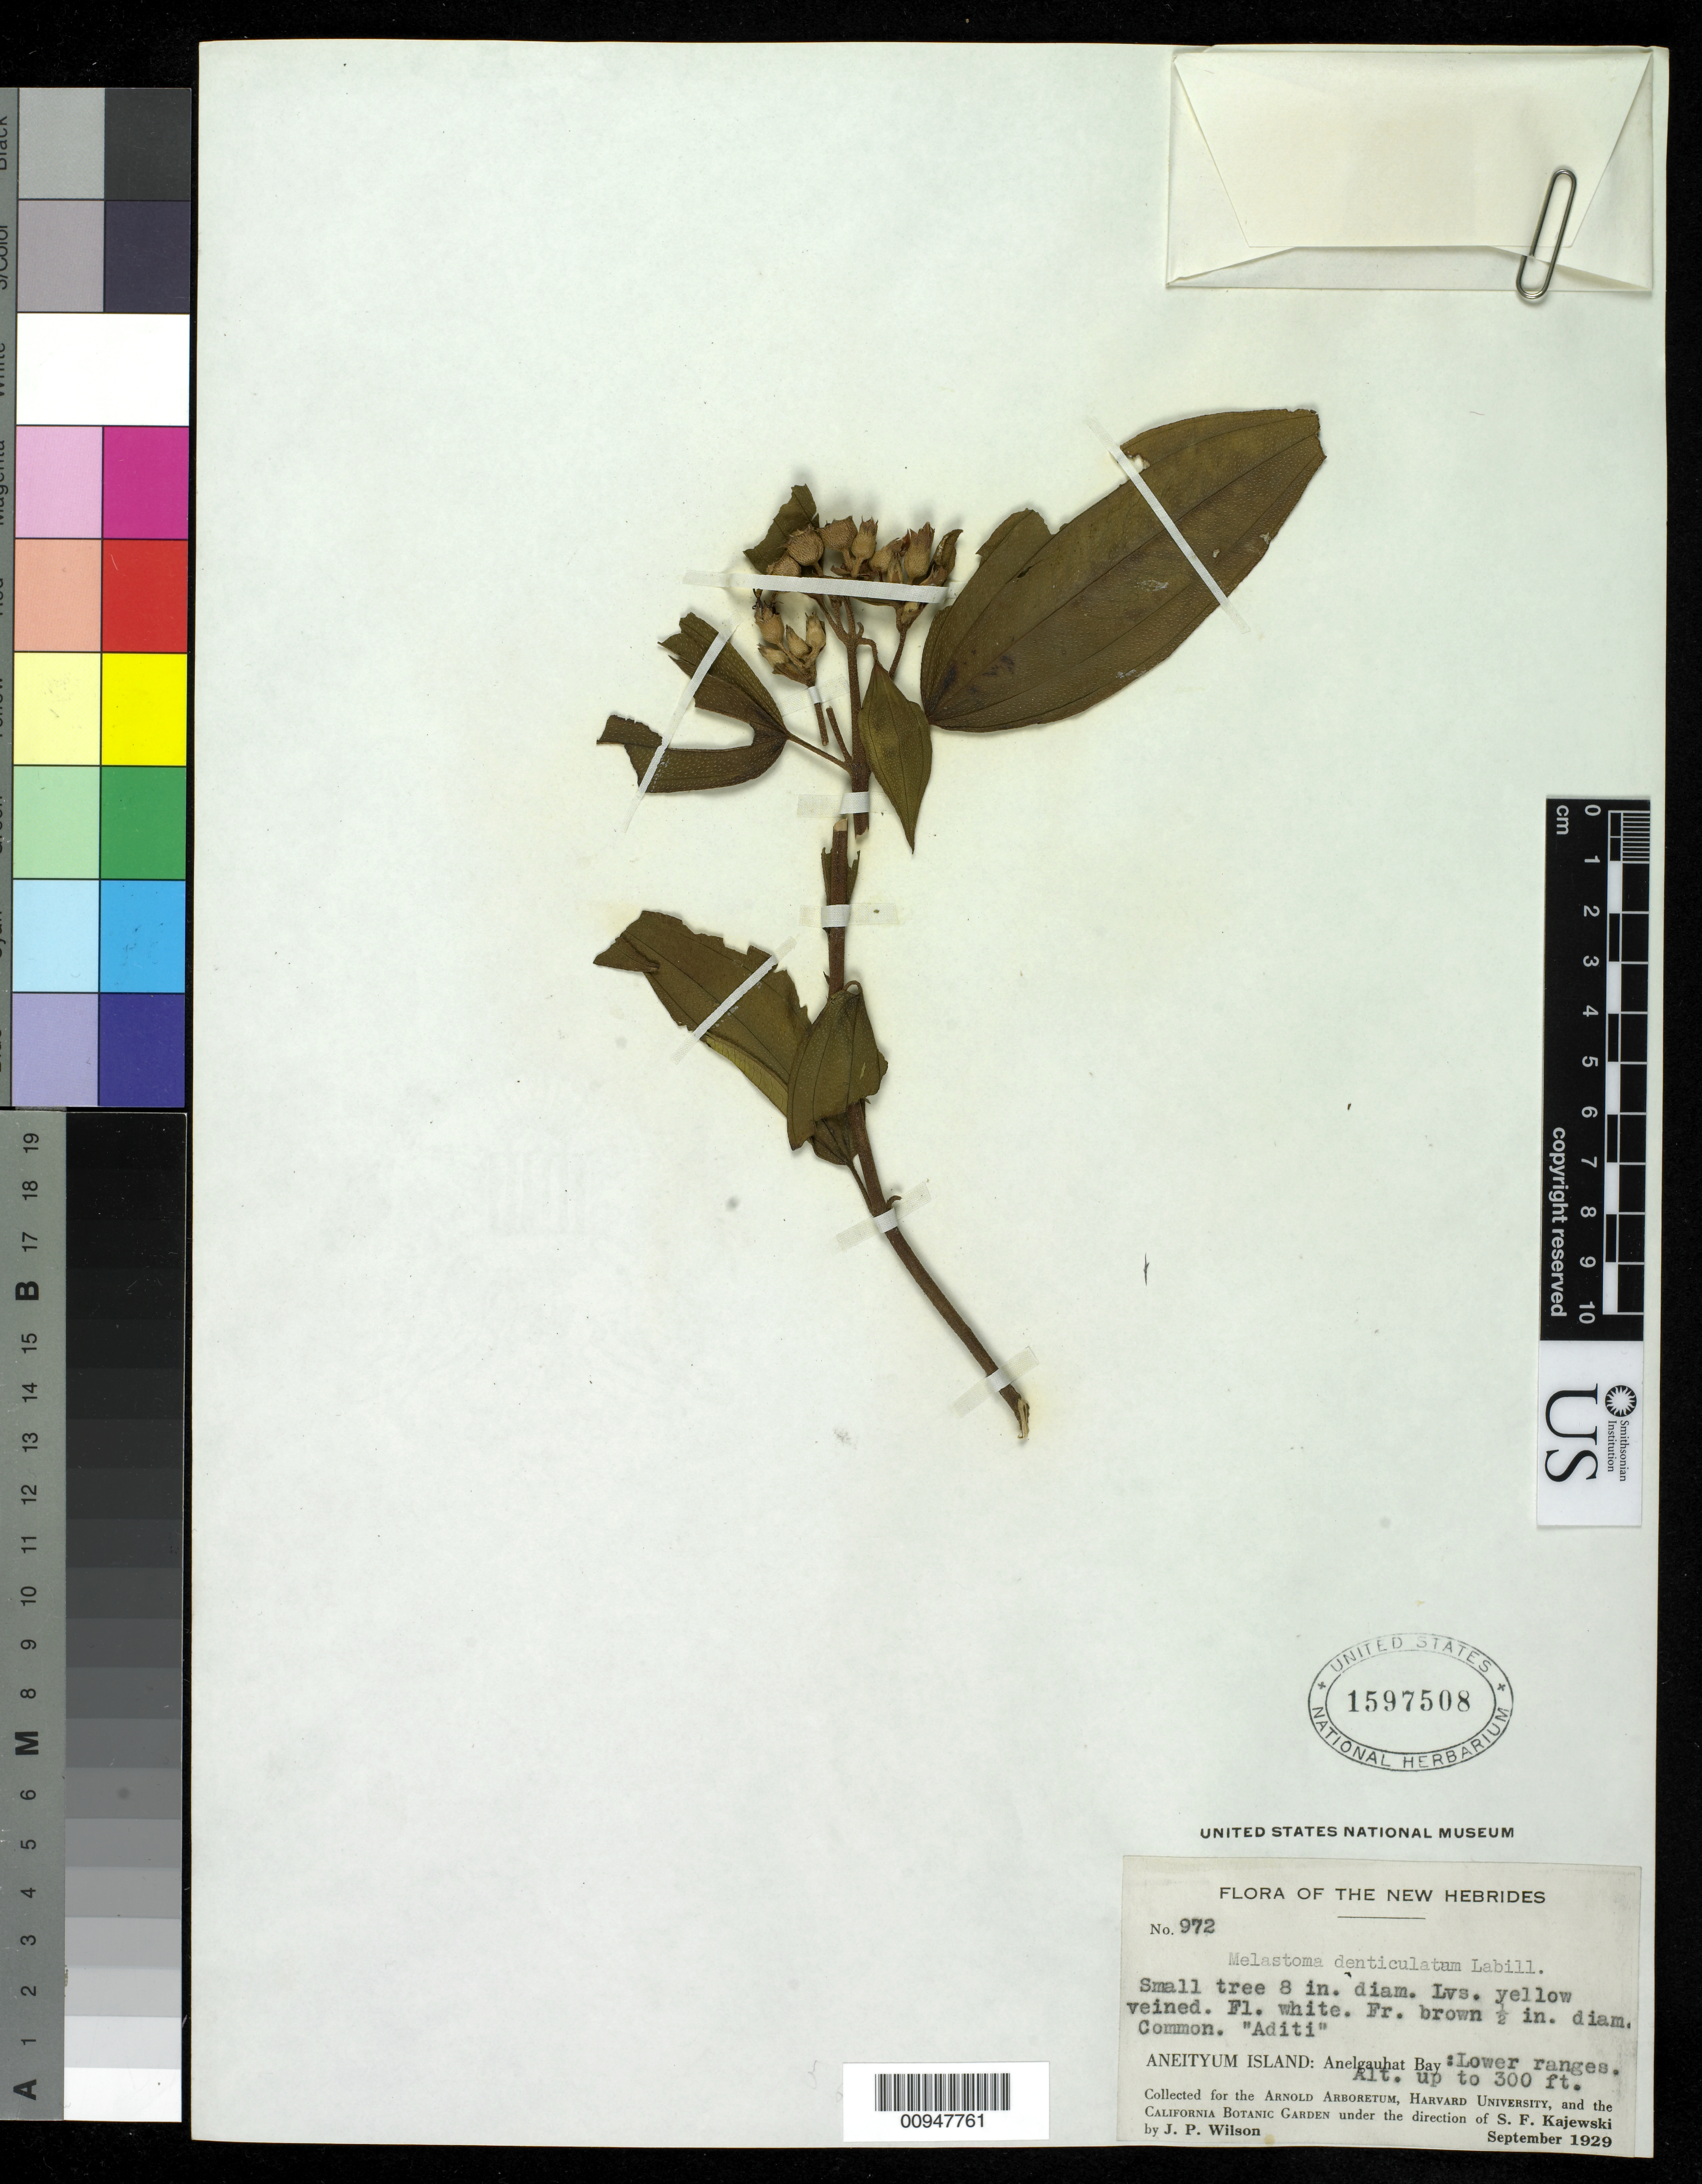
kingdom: Plantae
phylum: Tracheophyta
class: Magnoliopsida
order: Myrtales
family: Melastomataceae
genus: Melastoma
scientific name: Melastoma malabathricum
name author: L.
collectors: J. P. Wilson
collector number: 972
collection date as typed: Aug 1929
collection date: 1929-08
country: Vanuatu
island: Anatom [Aneityum]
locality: Aneityum Island: anelgauhat Bay Lower ranges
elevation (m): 91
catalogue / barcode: US 1597508